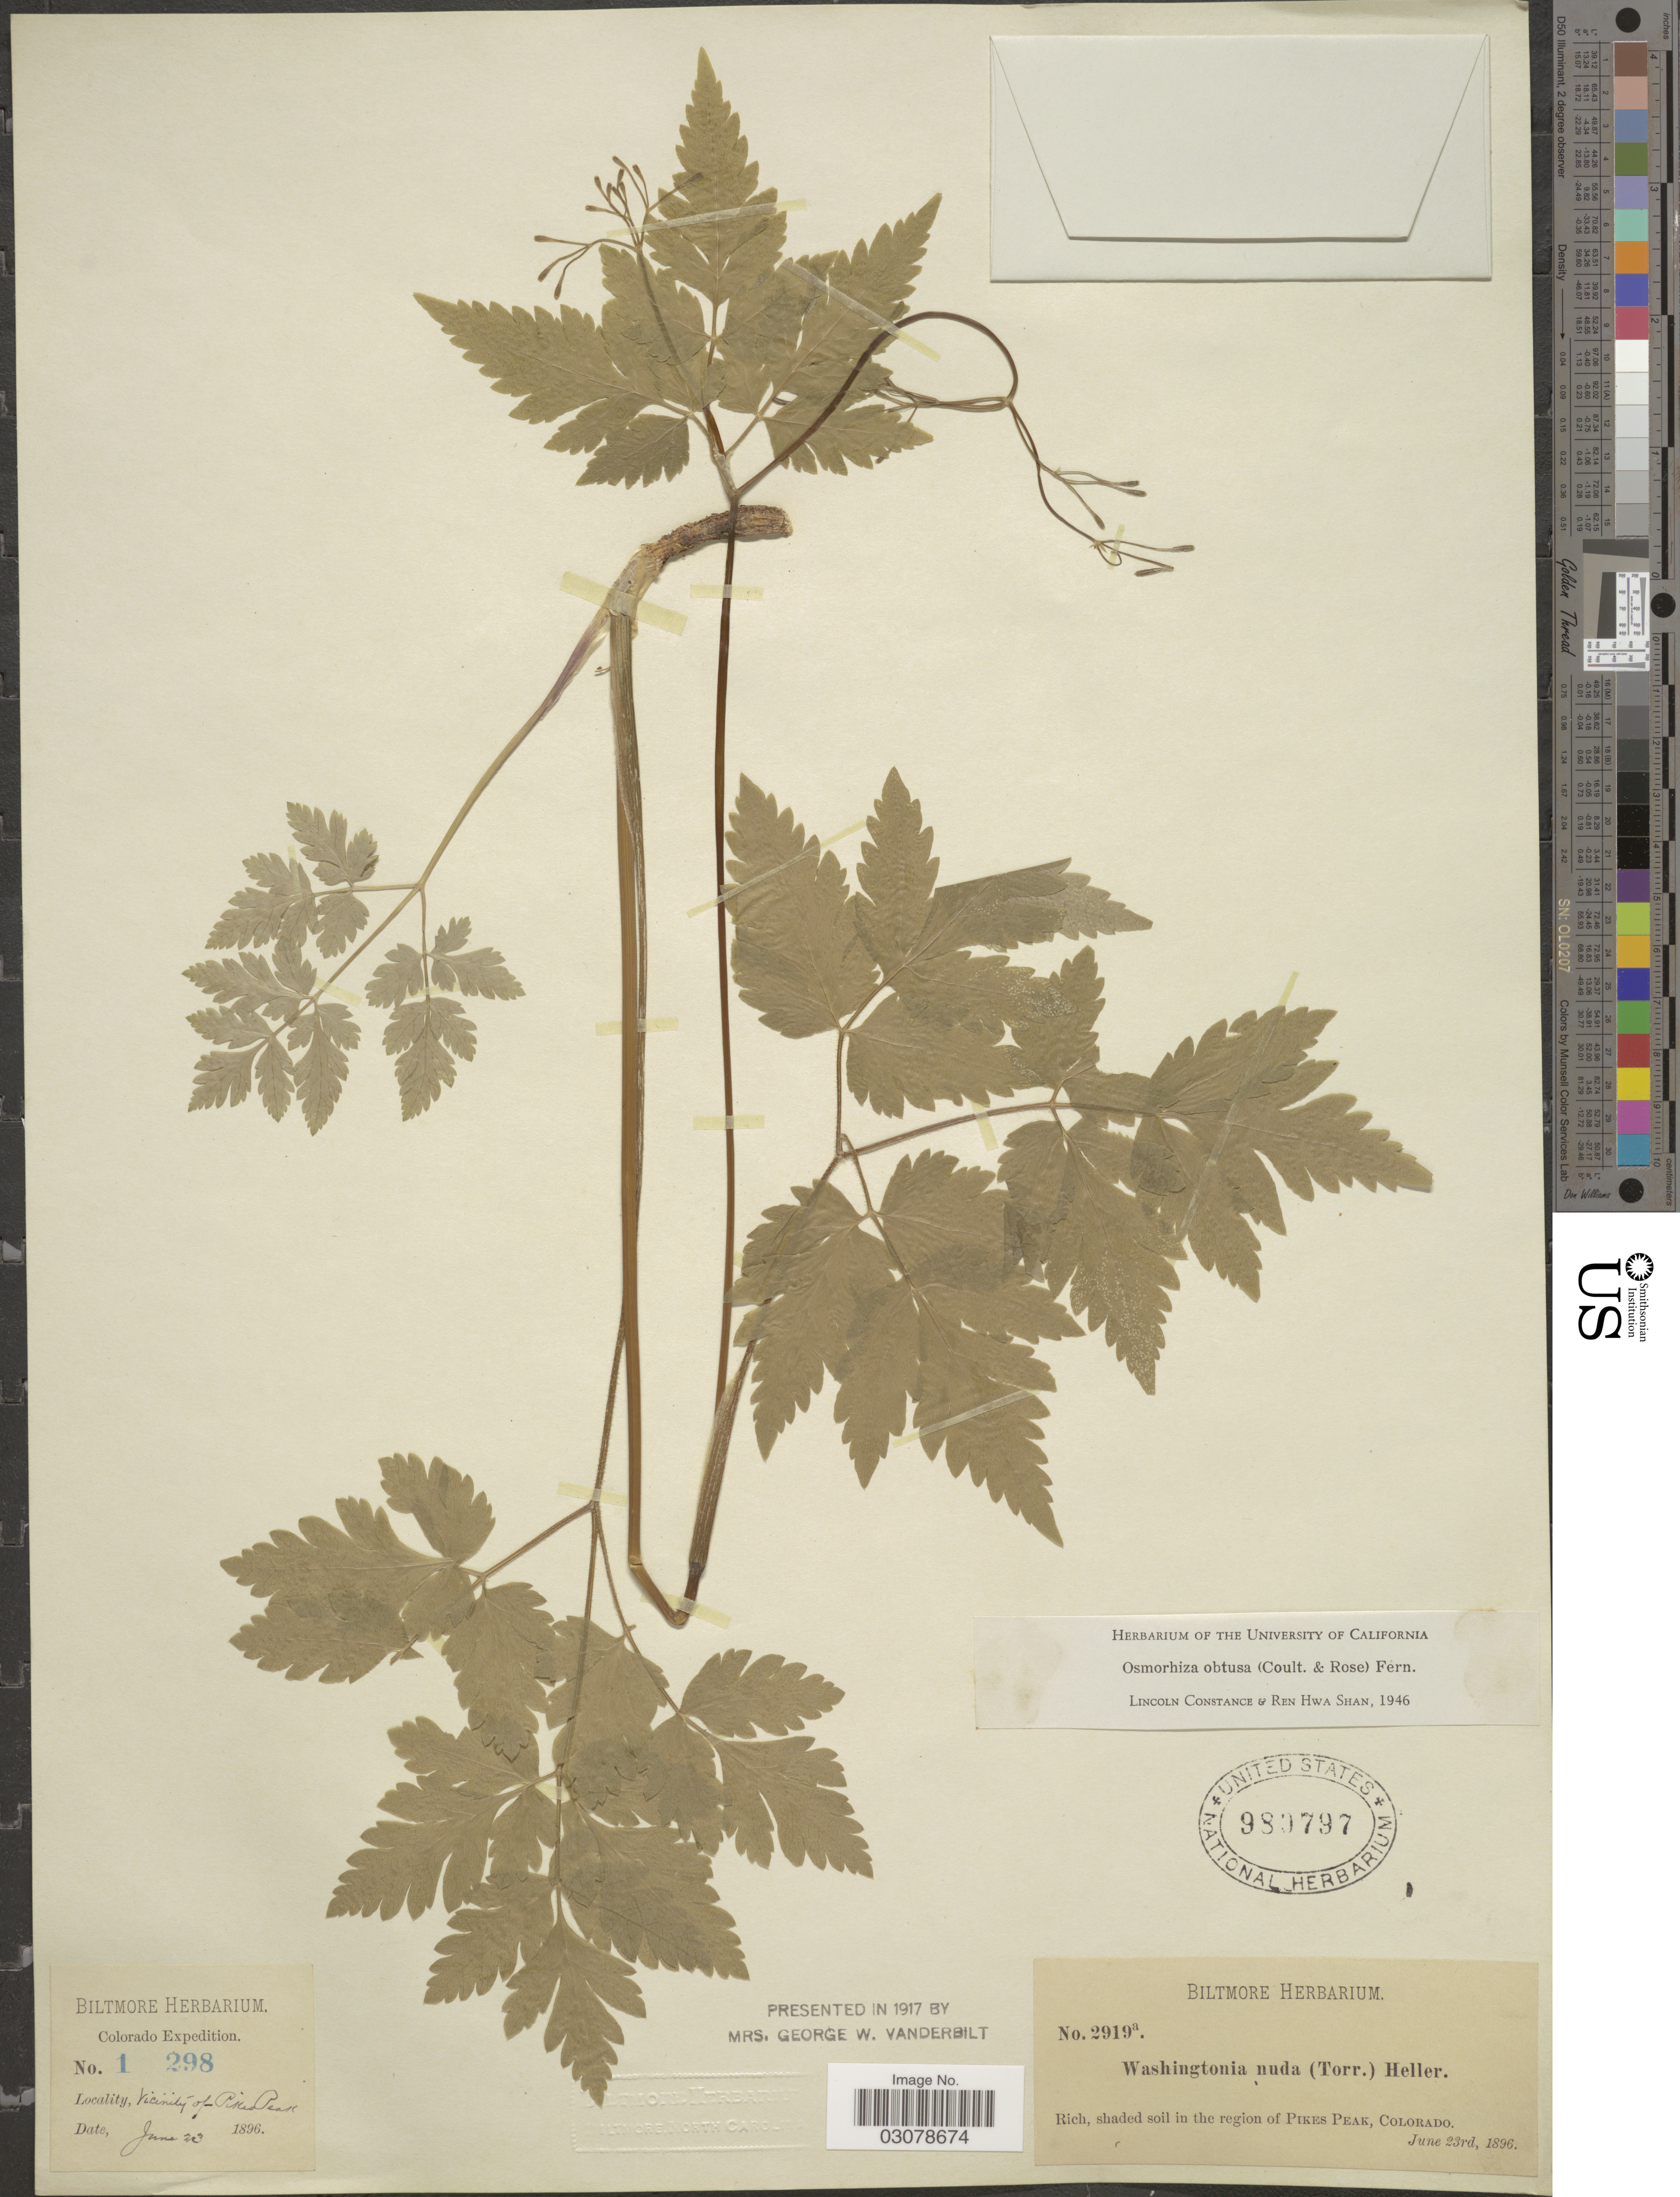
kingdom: Plantae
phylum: Tracheophyta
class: Magnoliopsida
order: Apiales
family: Apiaceae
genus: Osmorhiza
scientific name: Osmorhiza obtusa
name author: (J.M. Coult. & Rose) Fernald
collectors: ex herb. Biltmore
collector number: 2919a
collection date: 1896-06-23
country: United States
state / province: Colorado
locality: Rich, shaded soil in region of Pikes Peak, Colorado, Vicinity of Pike Peak.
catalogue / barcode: US 980797